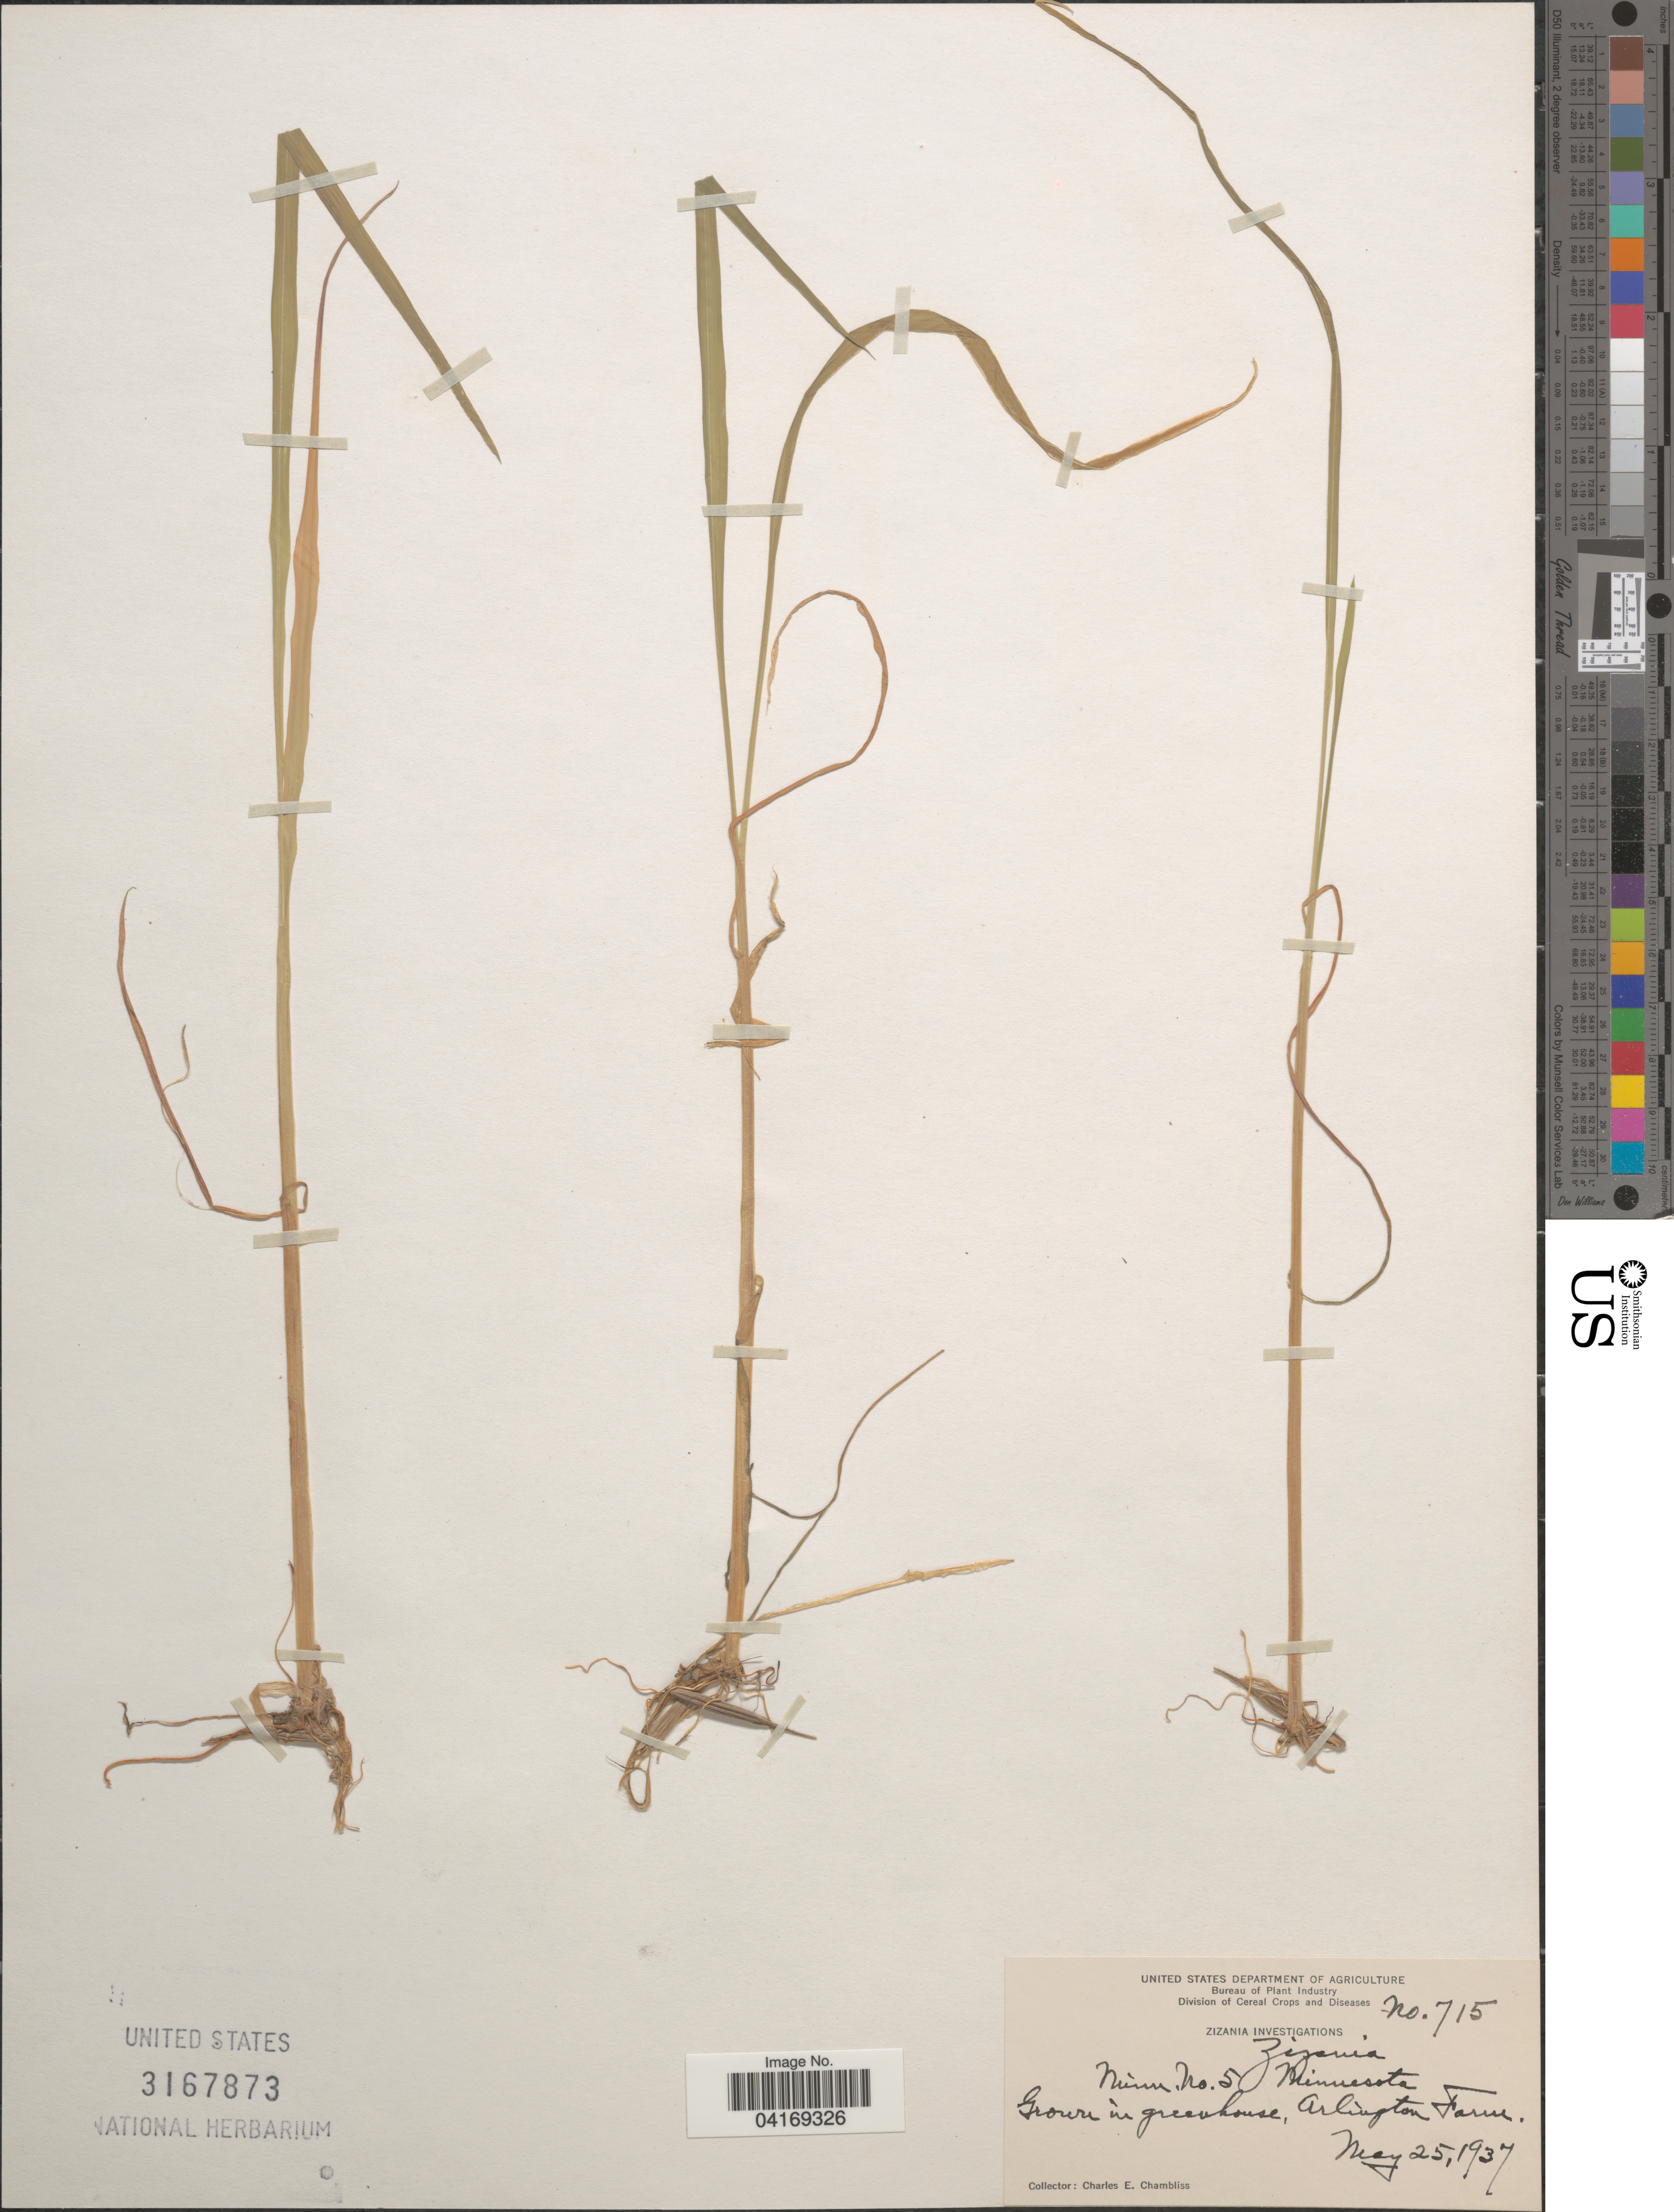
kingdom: Plantae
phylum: Tracheophyta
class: Liliopsida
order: Poales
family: Poaceae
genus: Zizania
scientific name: Zizania sp.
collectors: C. Chambliss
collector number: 715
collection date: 1937-05-25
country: United States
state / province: Virginia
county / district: Arlington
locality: In greenhouse, Arlington Farm.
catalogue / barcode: US 3167873